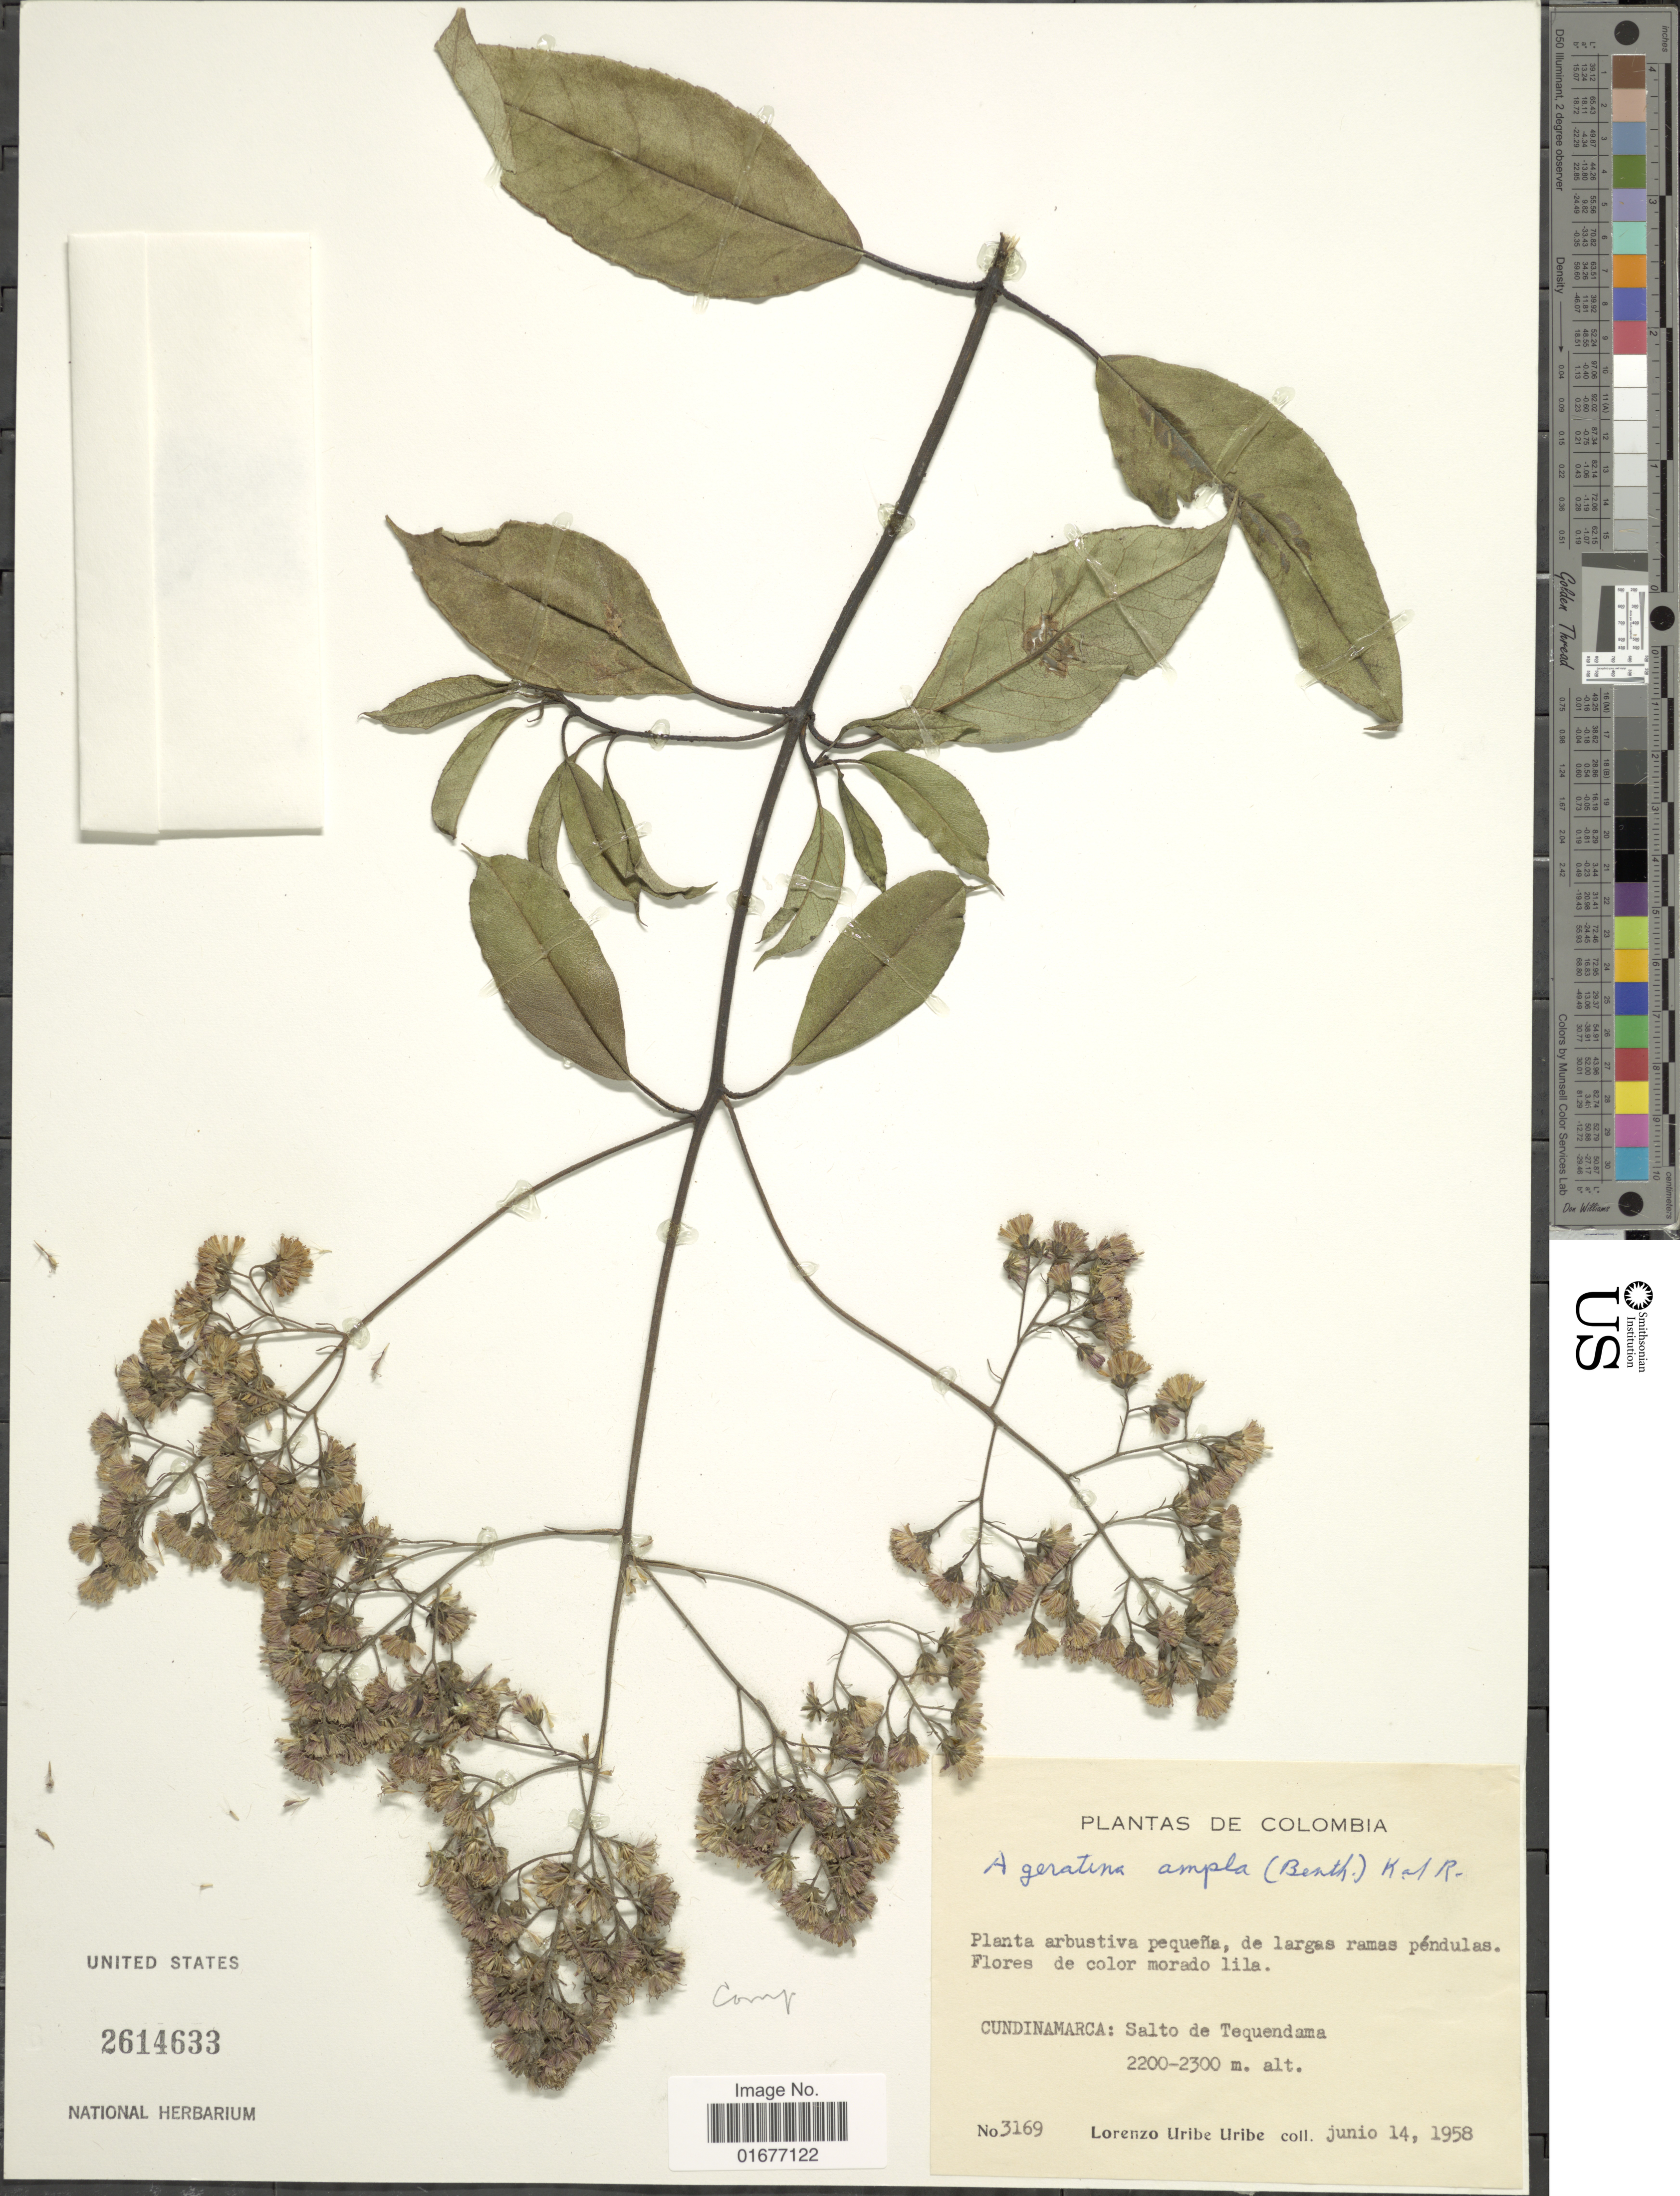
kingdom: Plantae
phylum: Tracheophyta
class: Magnoliopsida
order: Asterales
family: Asteraceae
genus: Ageratina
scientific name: Ageratina ampla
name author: (Benth.) R.M. King & H. Rob.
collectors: L. Uribe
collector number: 3169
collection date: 1958-06-14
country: Colombia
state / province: Cundinamarca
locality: Salto de Tequendama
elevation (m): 2200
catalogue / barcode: US 2614633